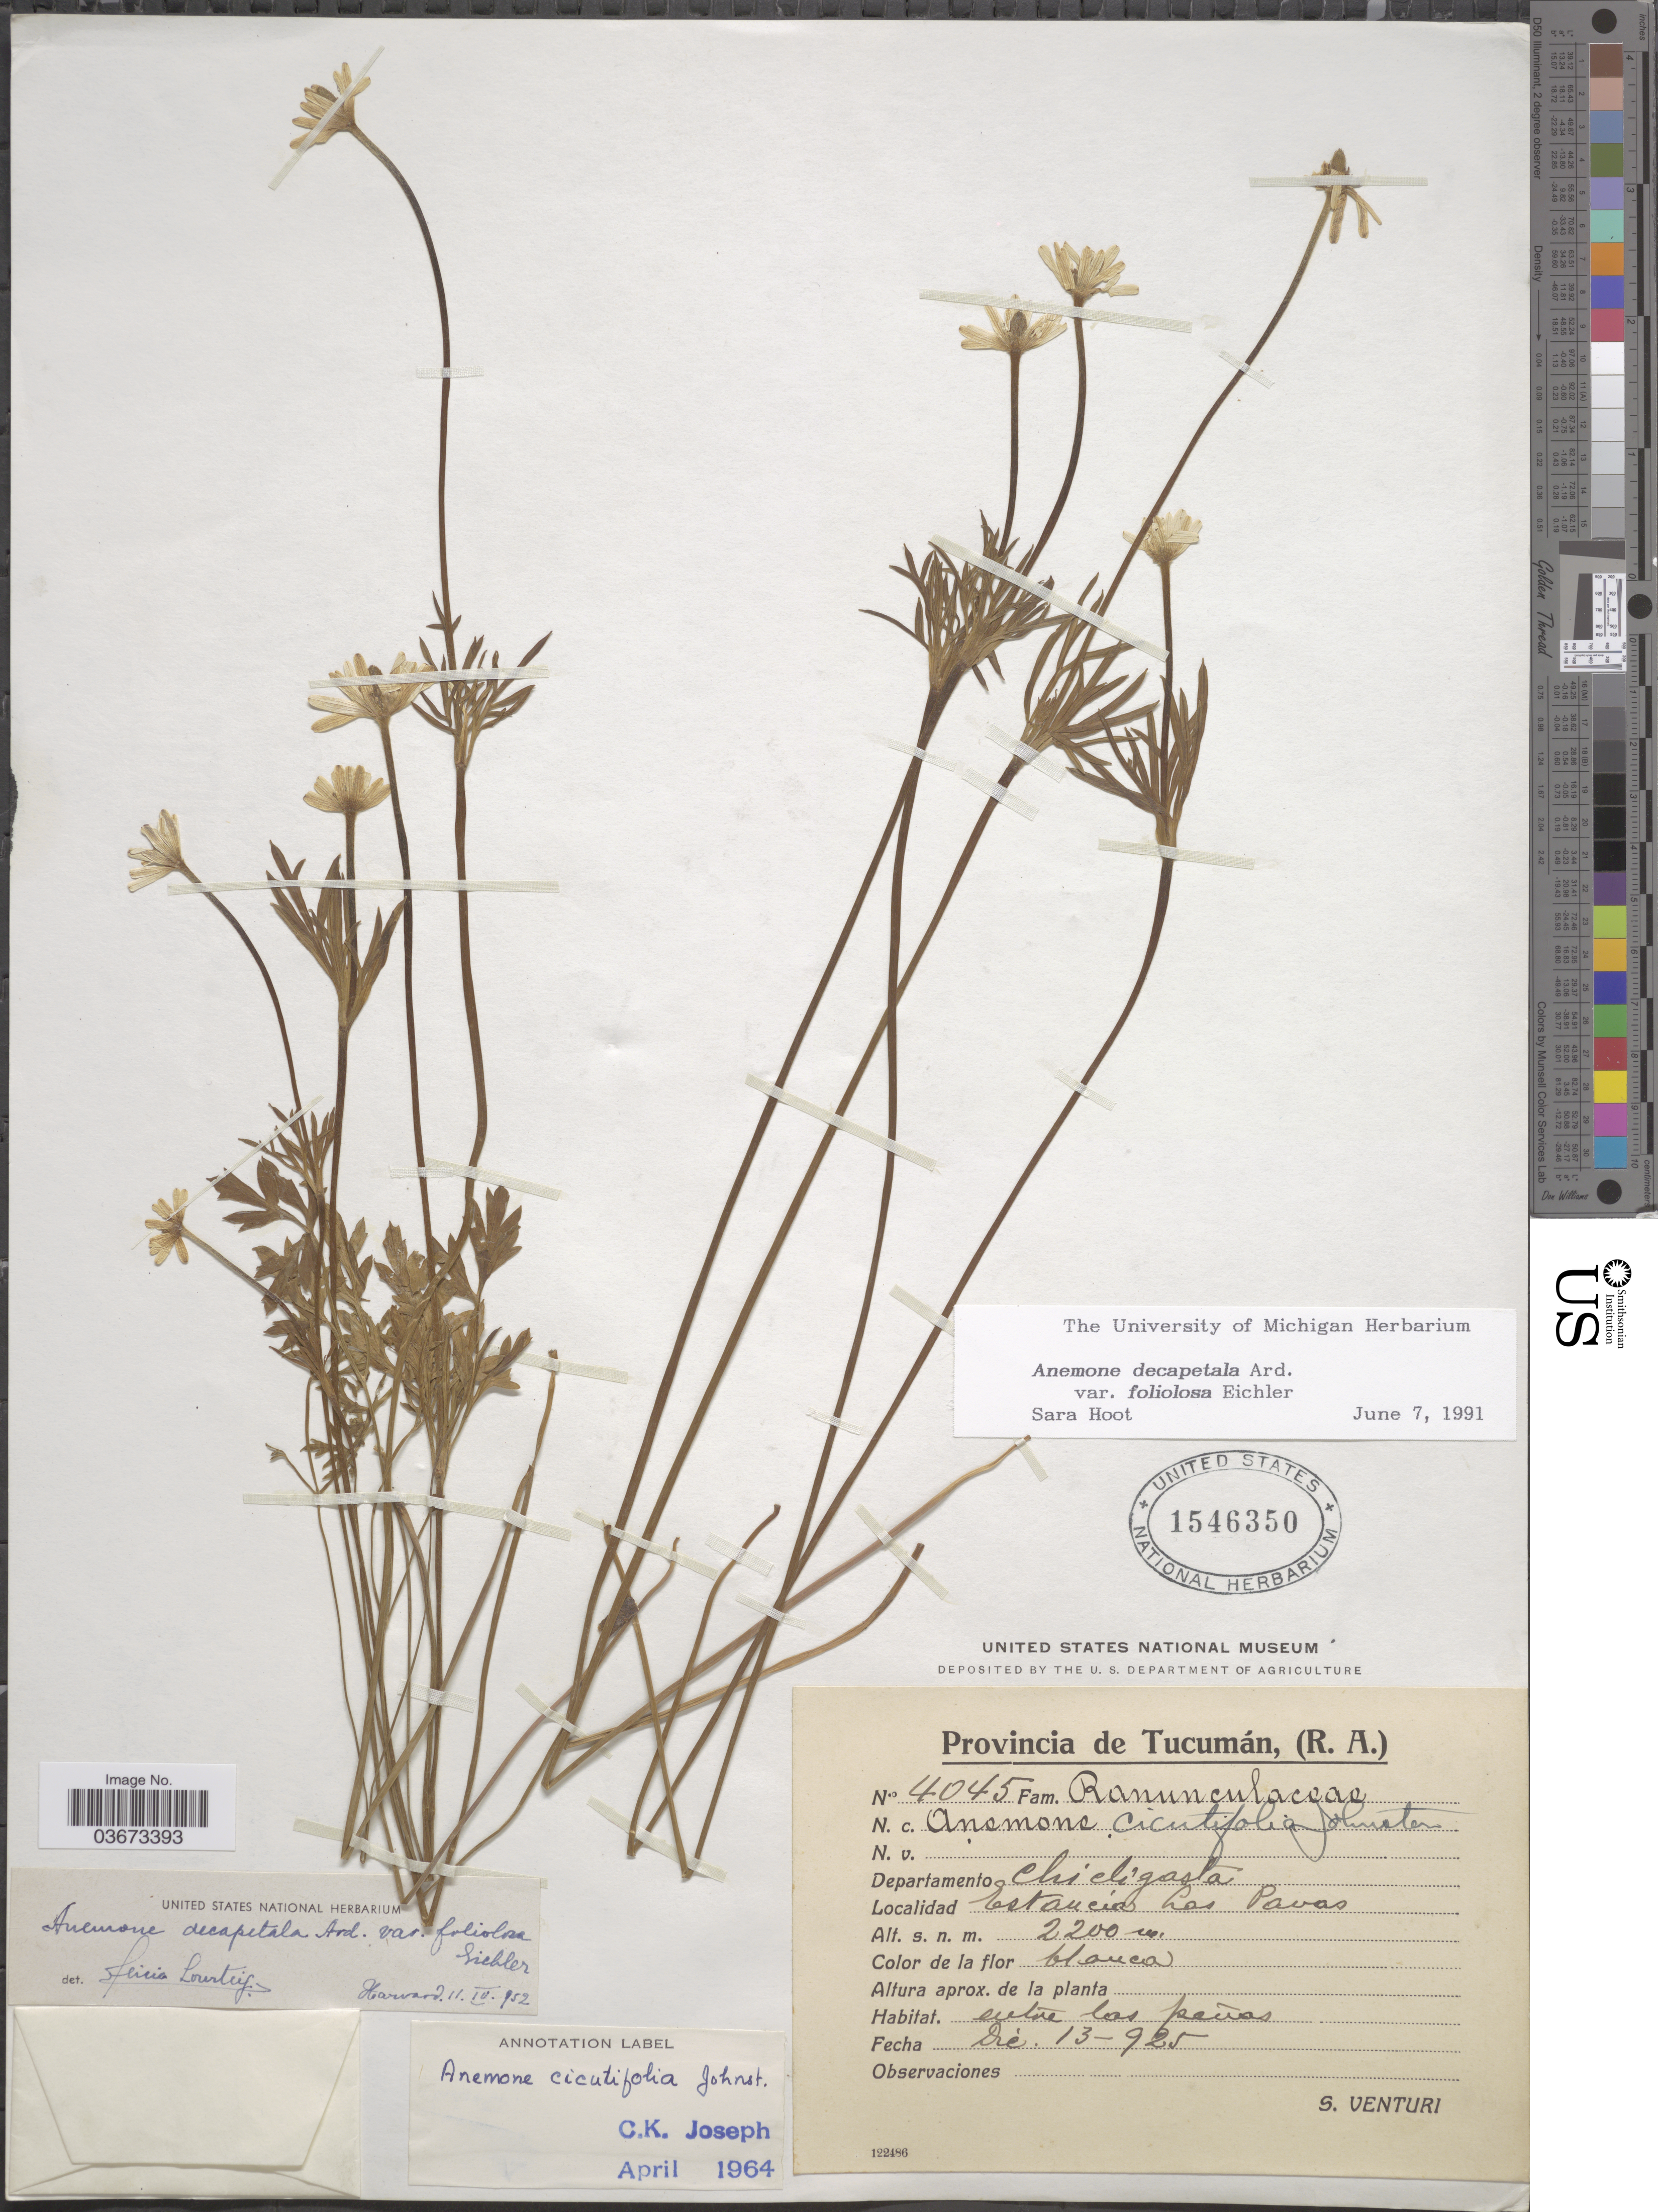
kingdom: Plantae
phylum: Tracheophyta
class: Magnoliopsida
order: Ranunculales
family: Ranunculaceae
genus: Anemone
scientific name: Anemone cicutifolia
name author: I.M. Johnst.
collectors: S. Venturi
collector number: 4045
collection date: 1925-12-13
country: Argentina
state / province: Tucuman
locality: Departamento Chicligasta. Estancia Las Pavas.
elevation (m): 2200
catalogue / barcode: US 1546350